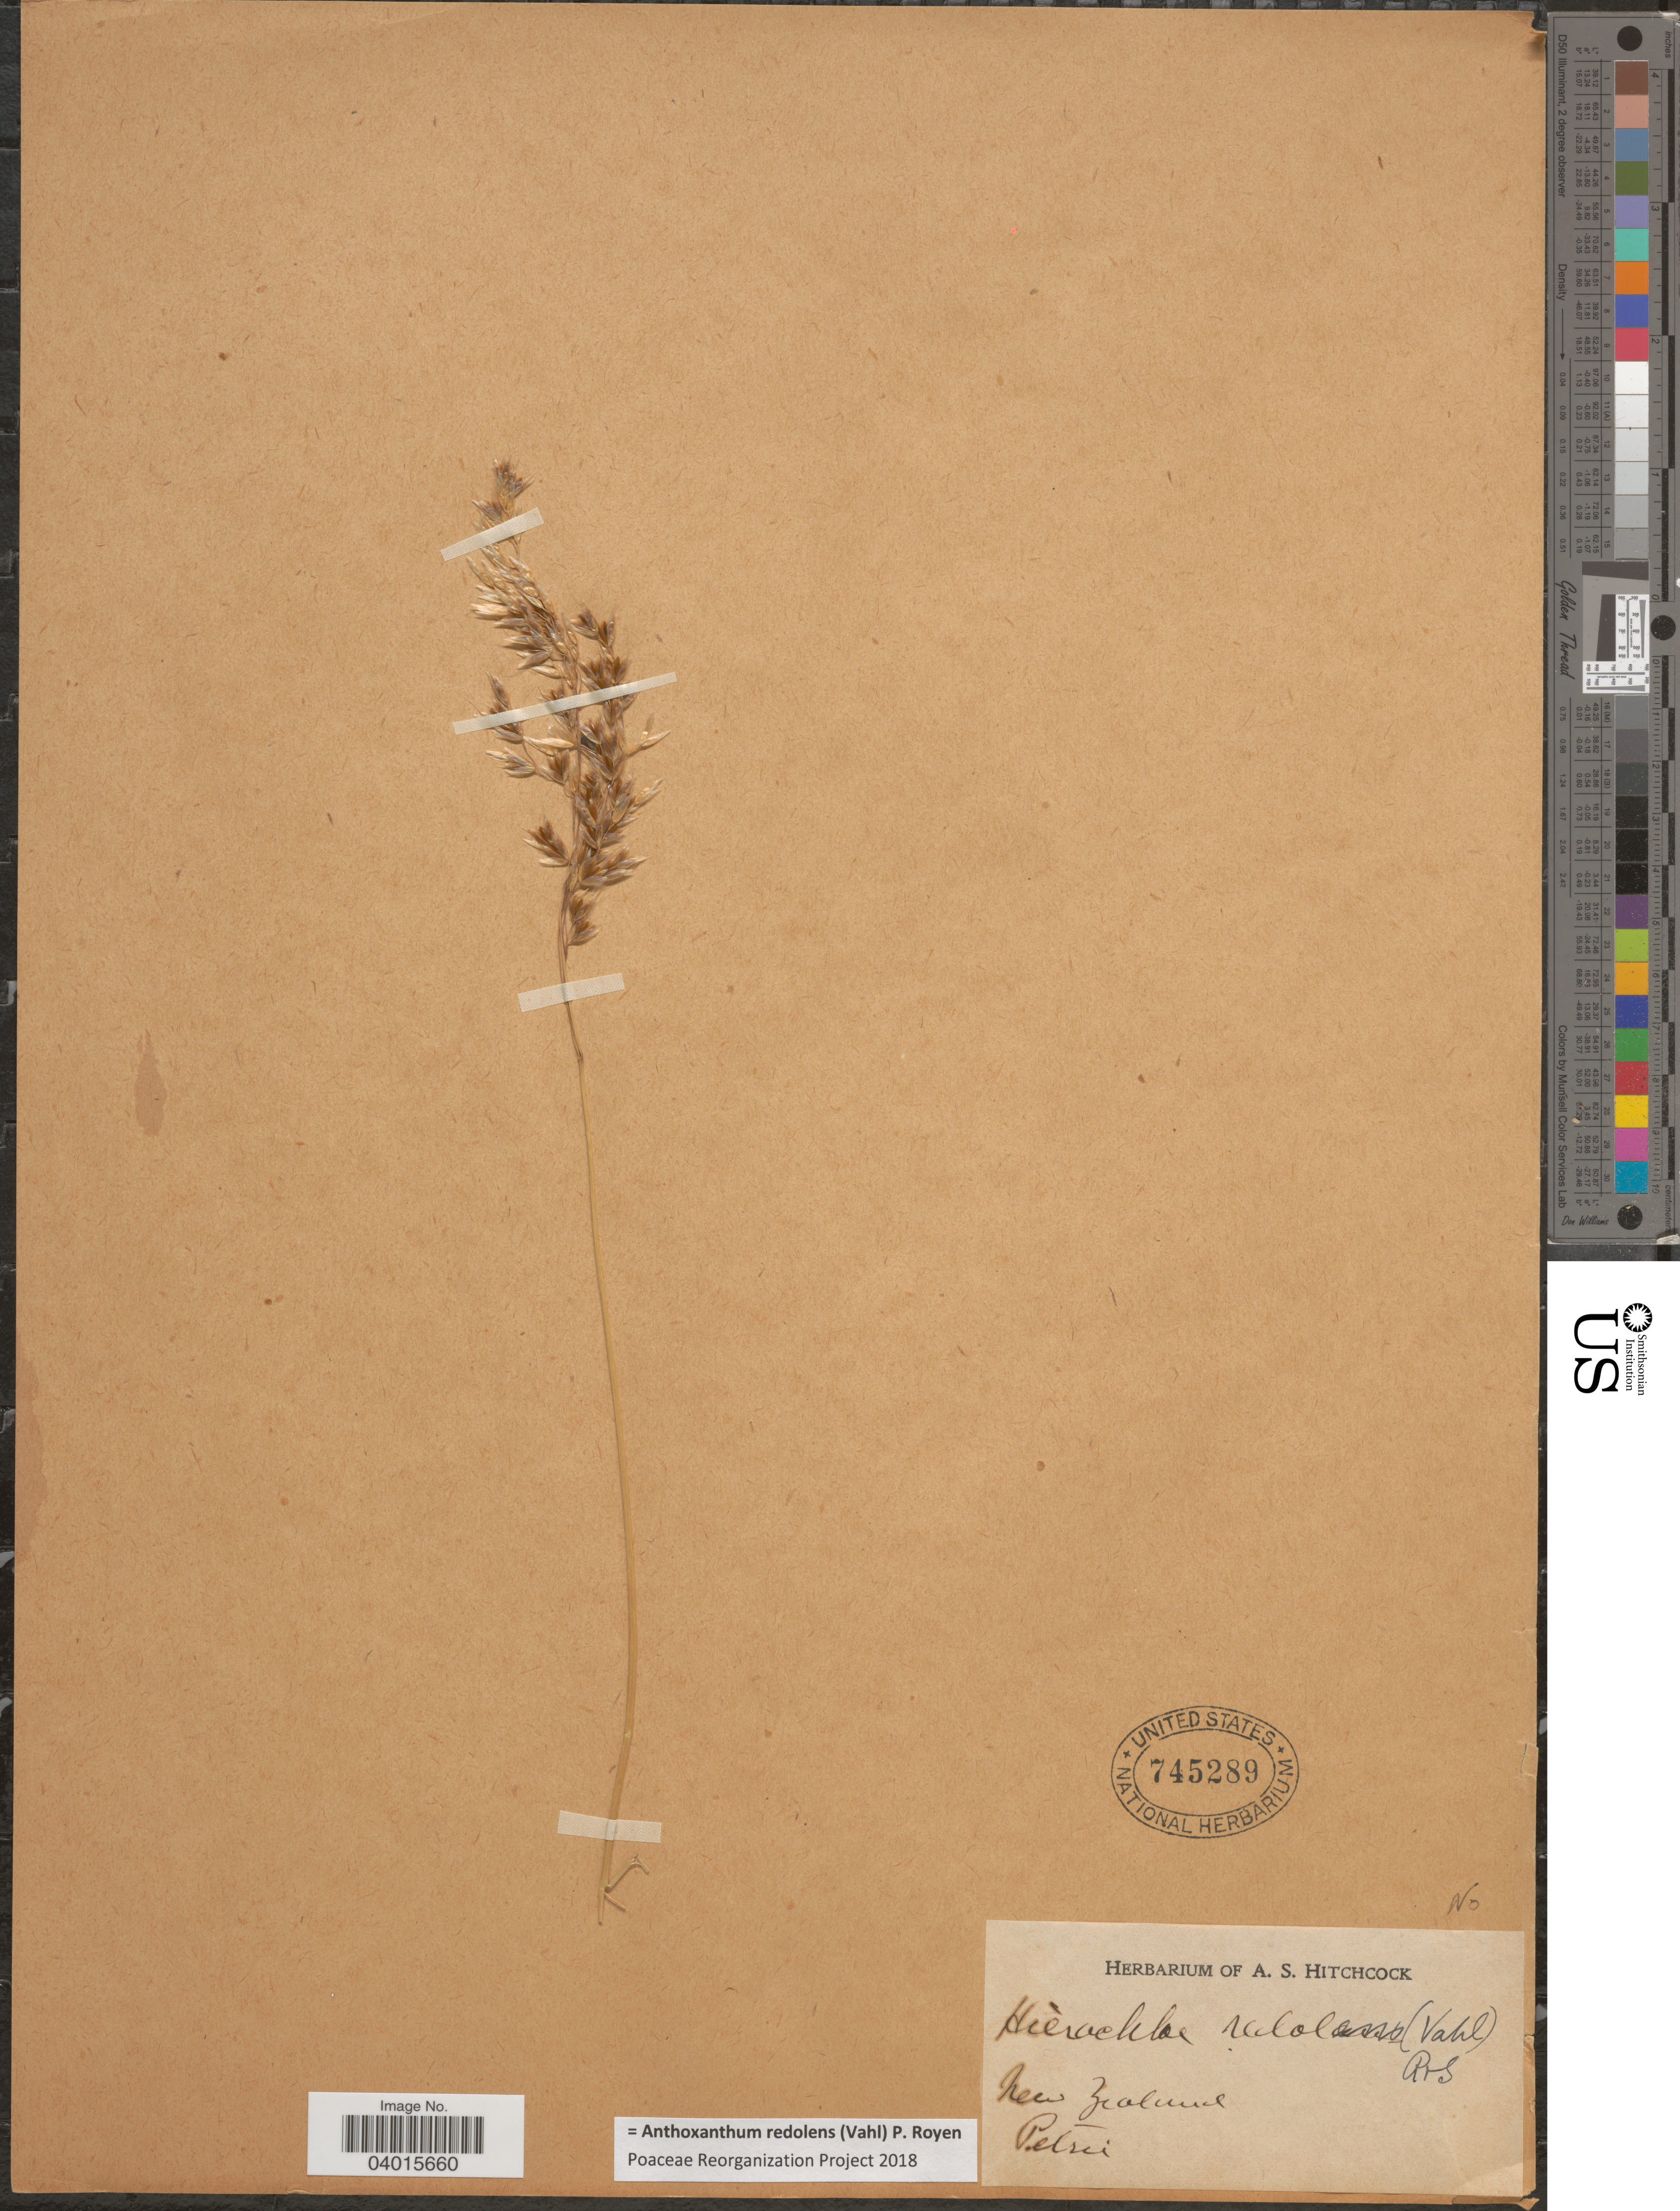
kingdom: Plantae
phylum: Tracheophyta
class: Liliopsida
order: Poales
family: Poaceae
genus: Anthoxanthum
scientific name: Anthoxanthum redolens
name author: (Vahl) P. Royen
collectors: Petrie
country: New Zealand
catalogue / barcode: US 745289